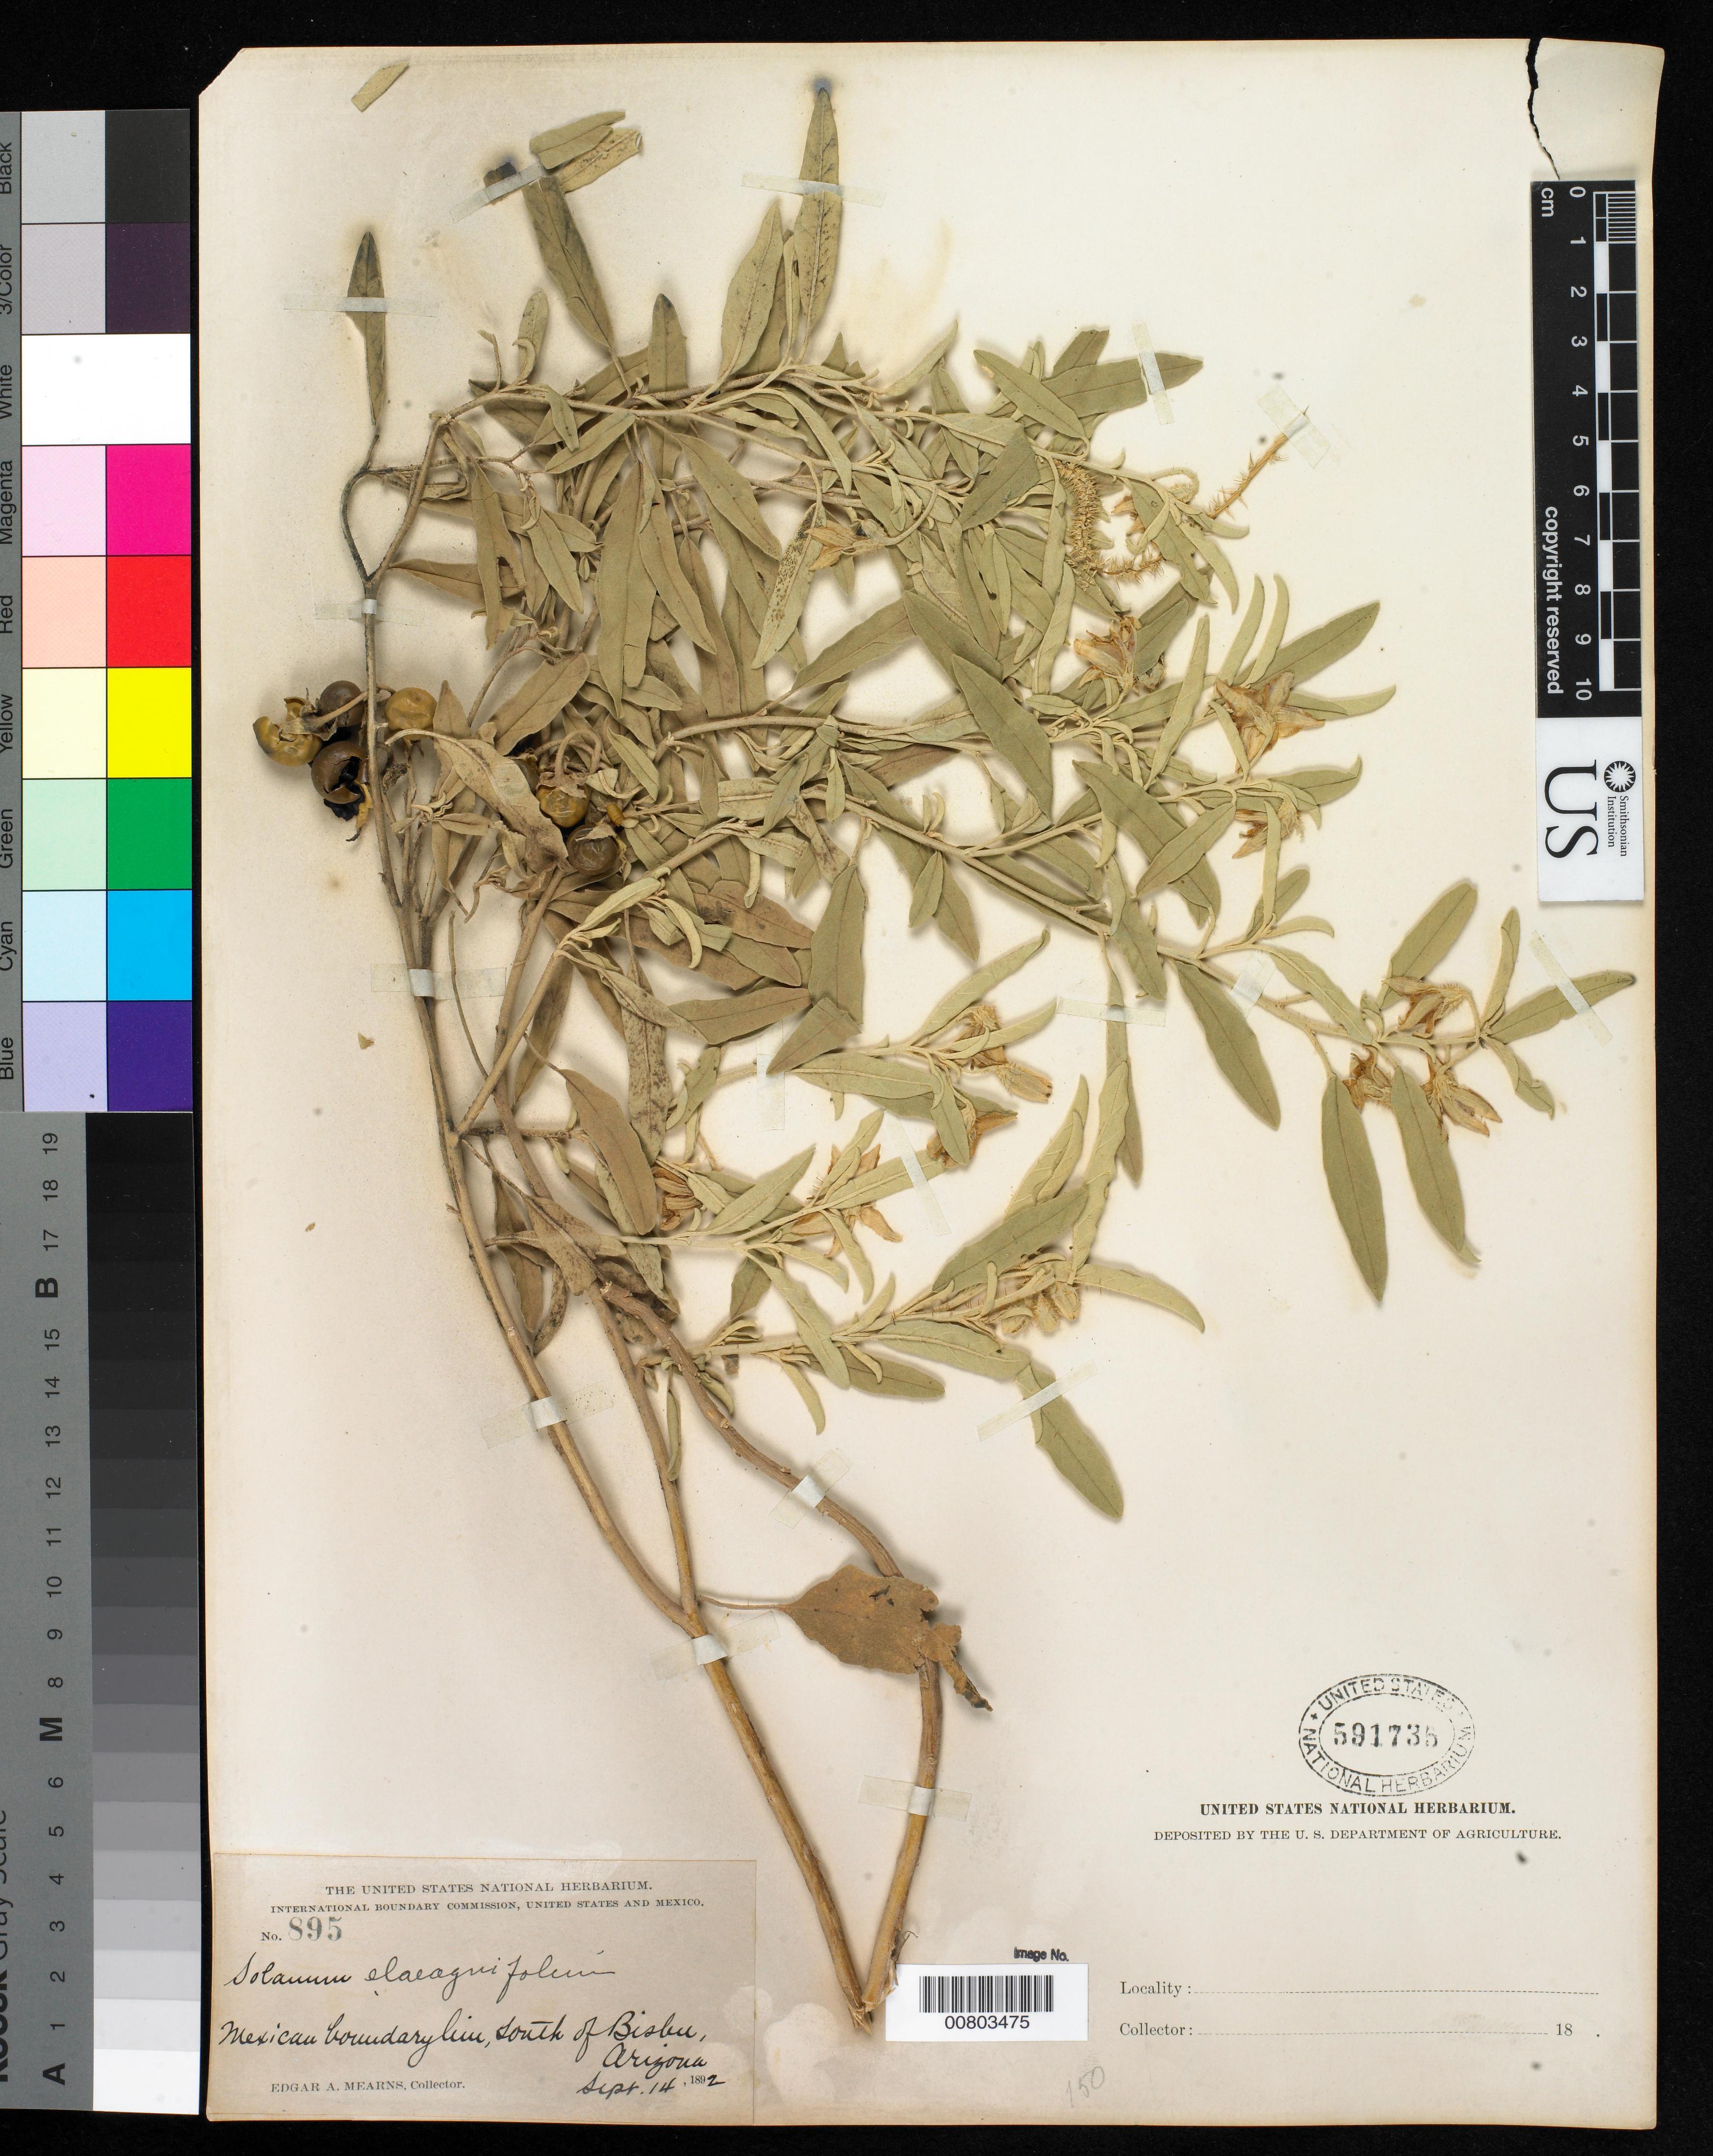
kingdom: Plantae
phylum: Tracheophyta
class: Magnoliopsida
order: Solanales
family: Solanaceae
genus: Solanum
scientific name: Solanum elaeagnifolium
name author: Cav.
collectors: E. A. Mearns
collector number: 895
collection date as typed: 14 Sep 1892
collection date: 1892-09-14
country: United States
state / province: Arizona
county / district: Cochise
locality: Mexican Boundary Line, S of Bisbee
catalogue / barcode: US 591735